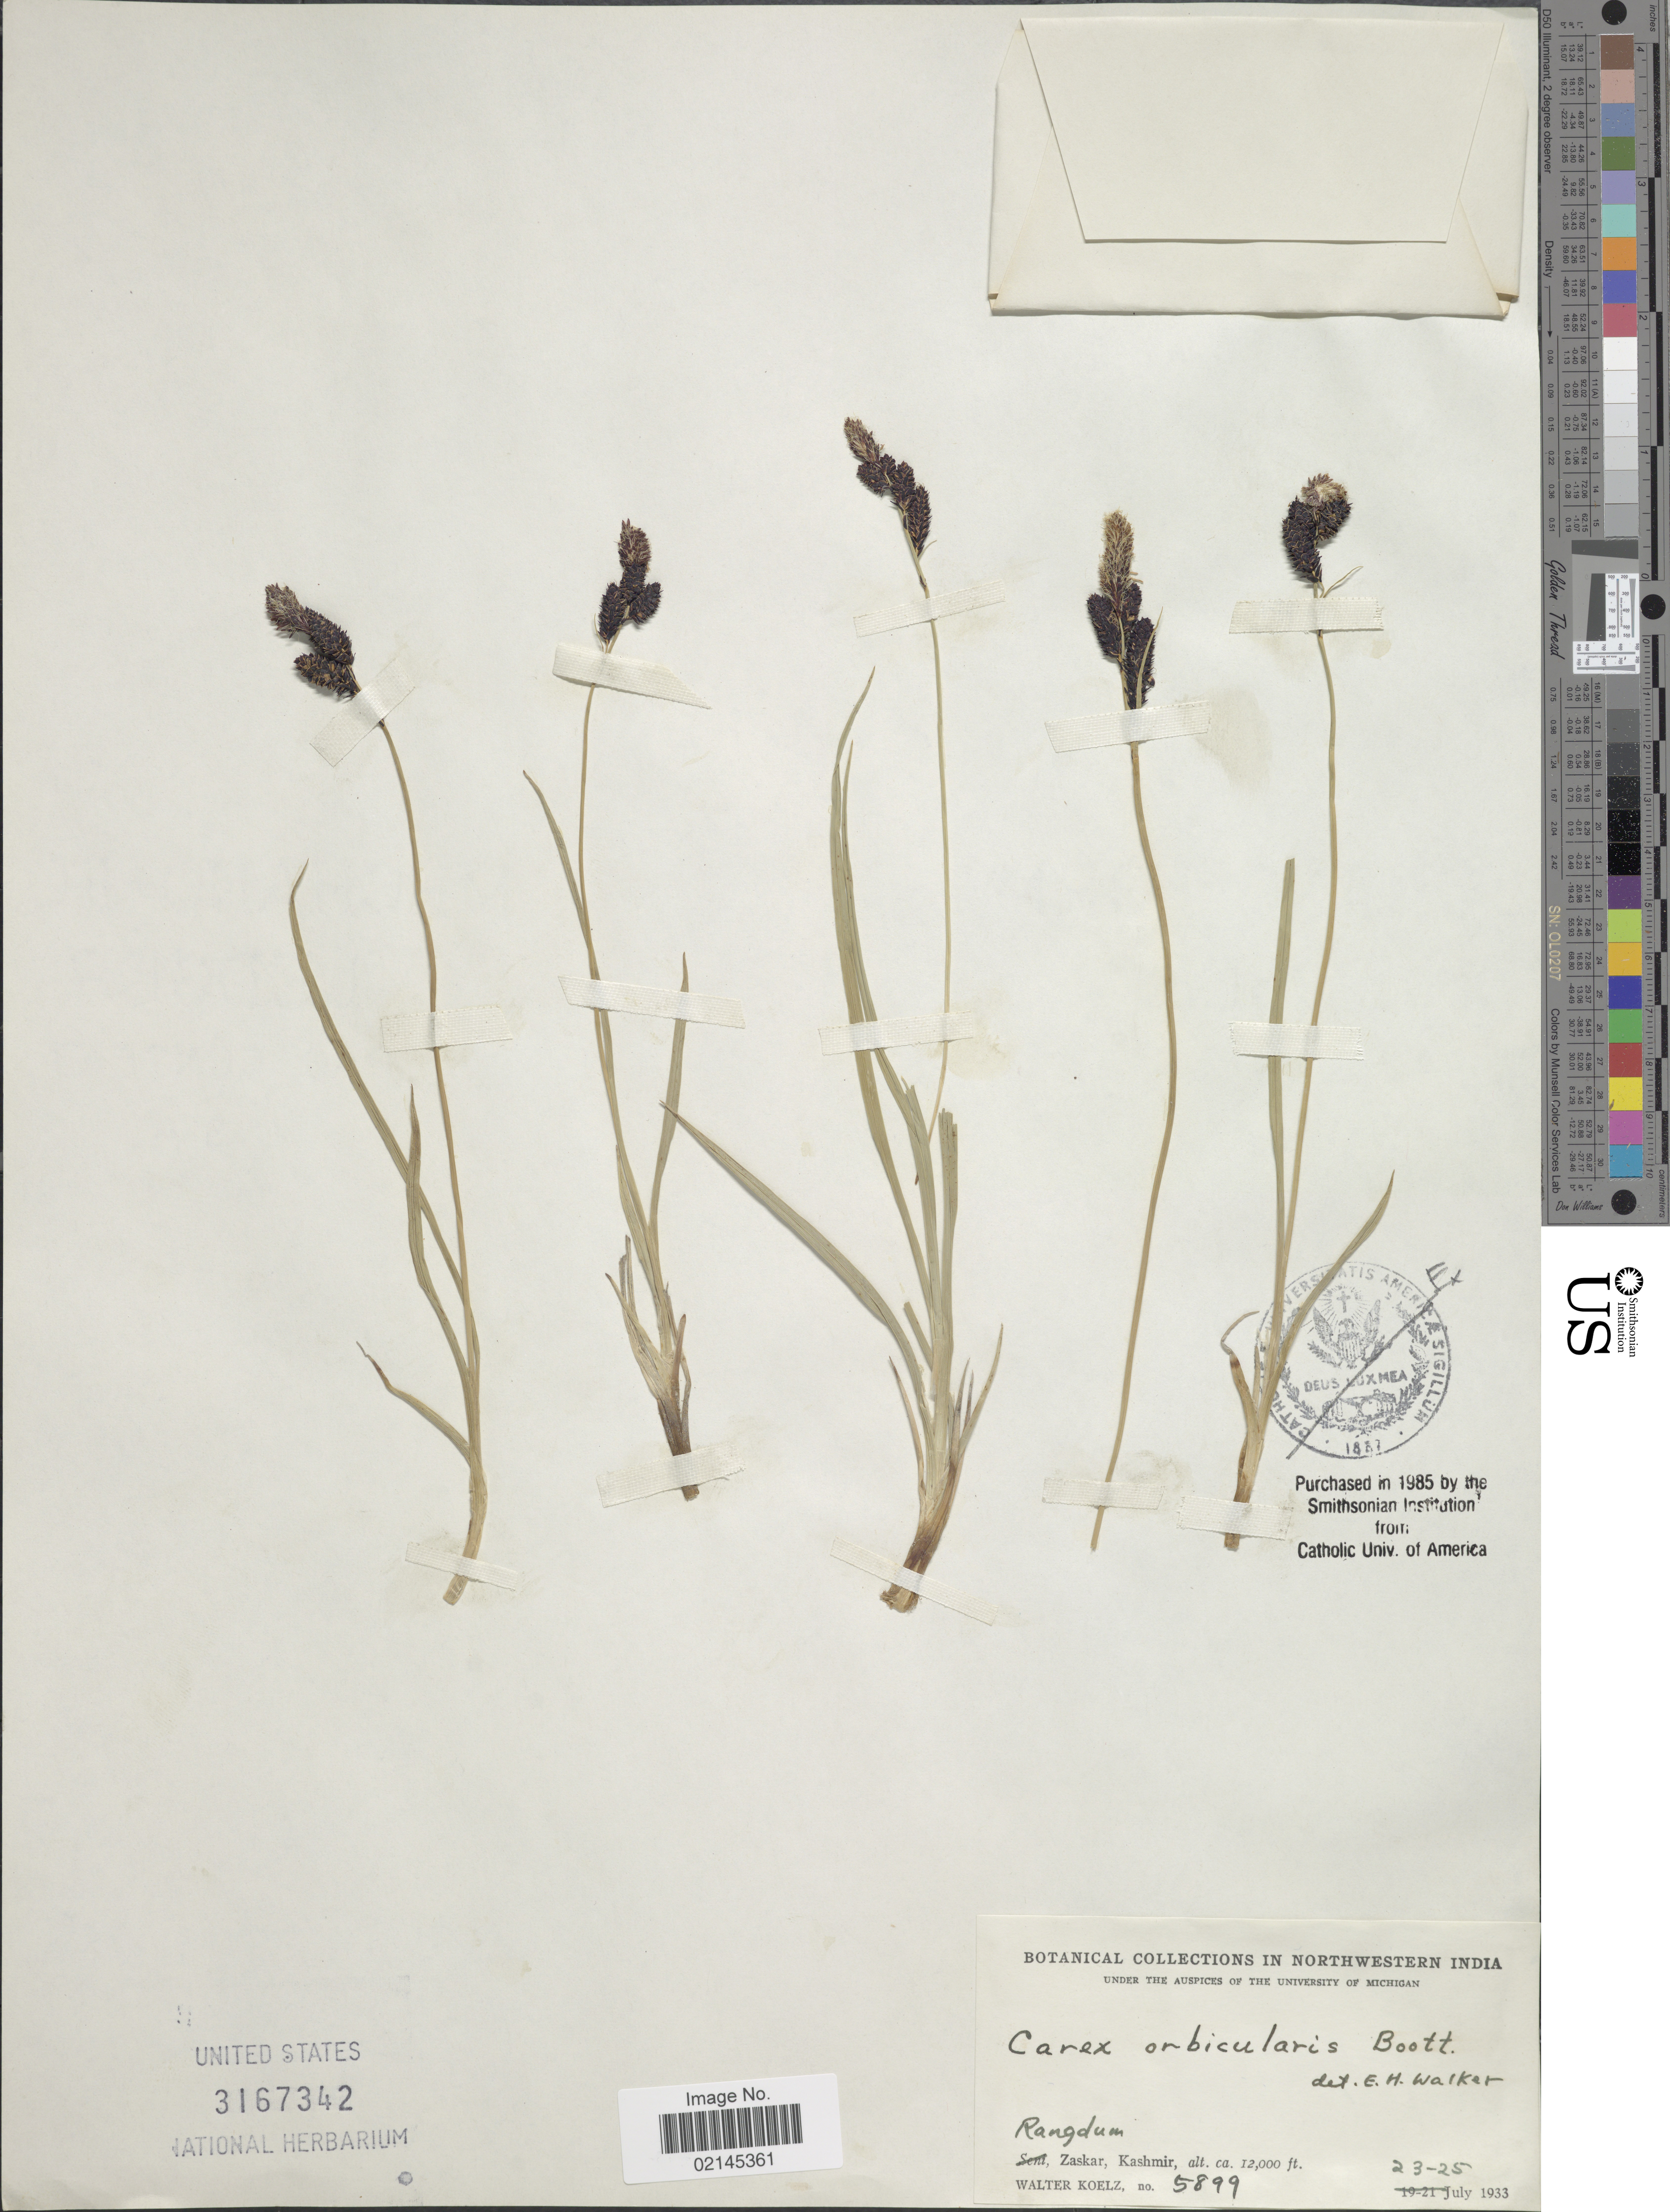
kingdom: Plantae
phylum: Tracheophyta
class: Liliopsida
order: Poales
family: Cyperaceae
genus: Carex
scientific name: Carex orbicularis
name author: Boott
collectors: W. N. Koelz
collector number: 5899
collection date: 1933-07-23/1933-07-25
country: India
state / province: Jammu and Kashmir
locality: Northwestern India, Rangdum, Zaskar, Kashmir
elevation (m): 3658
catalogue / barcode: US 3167342